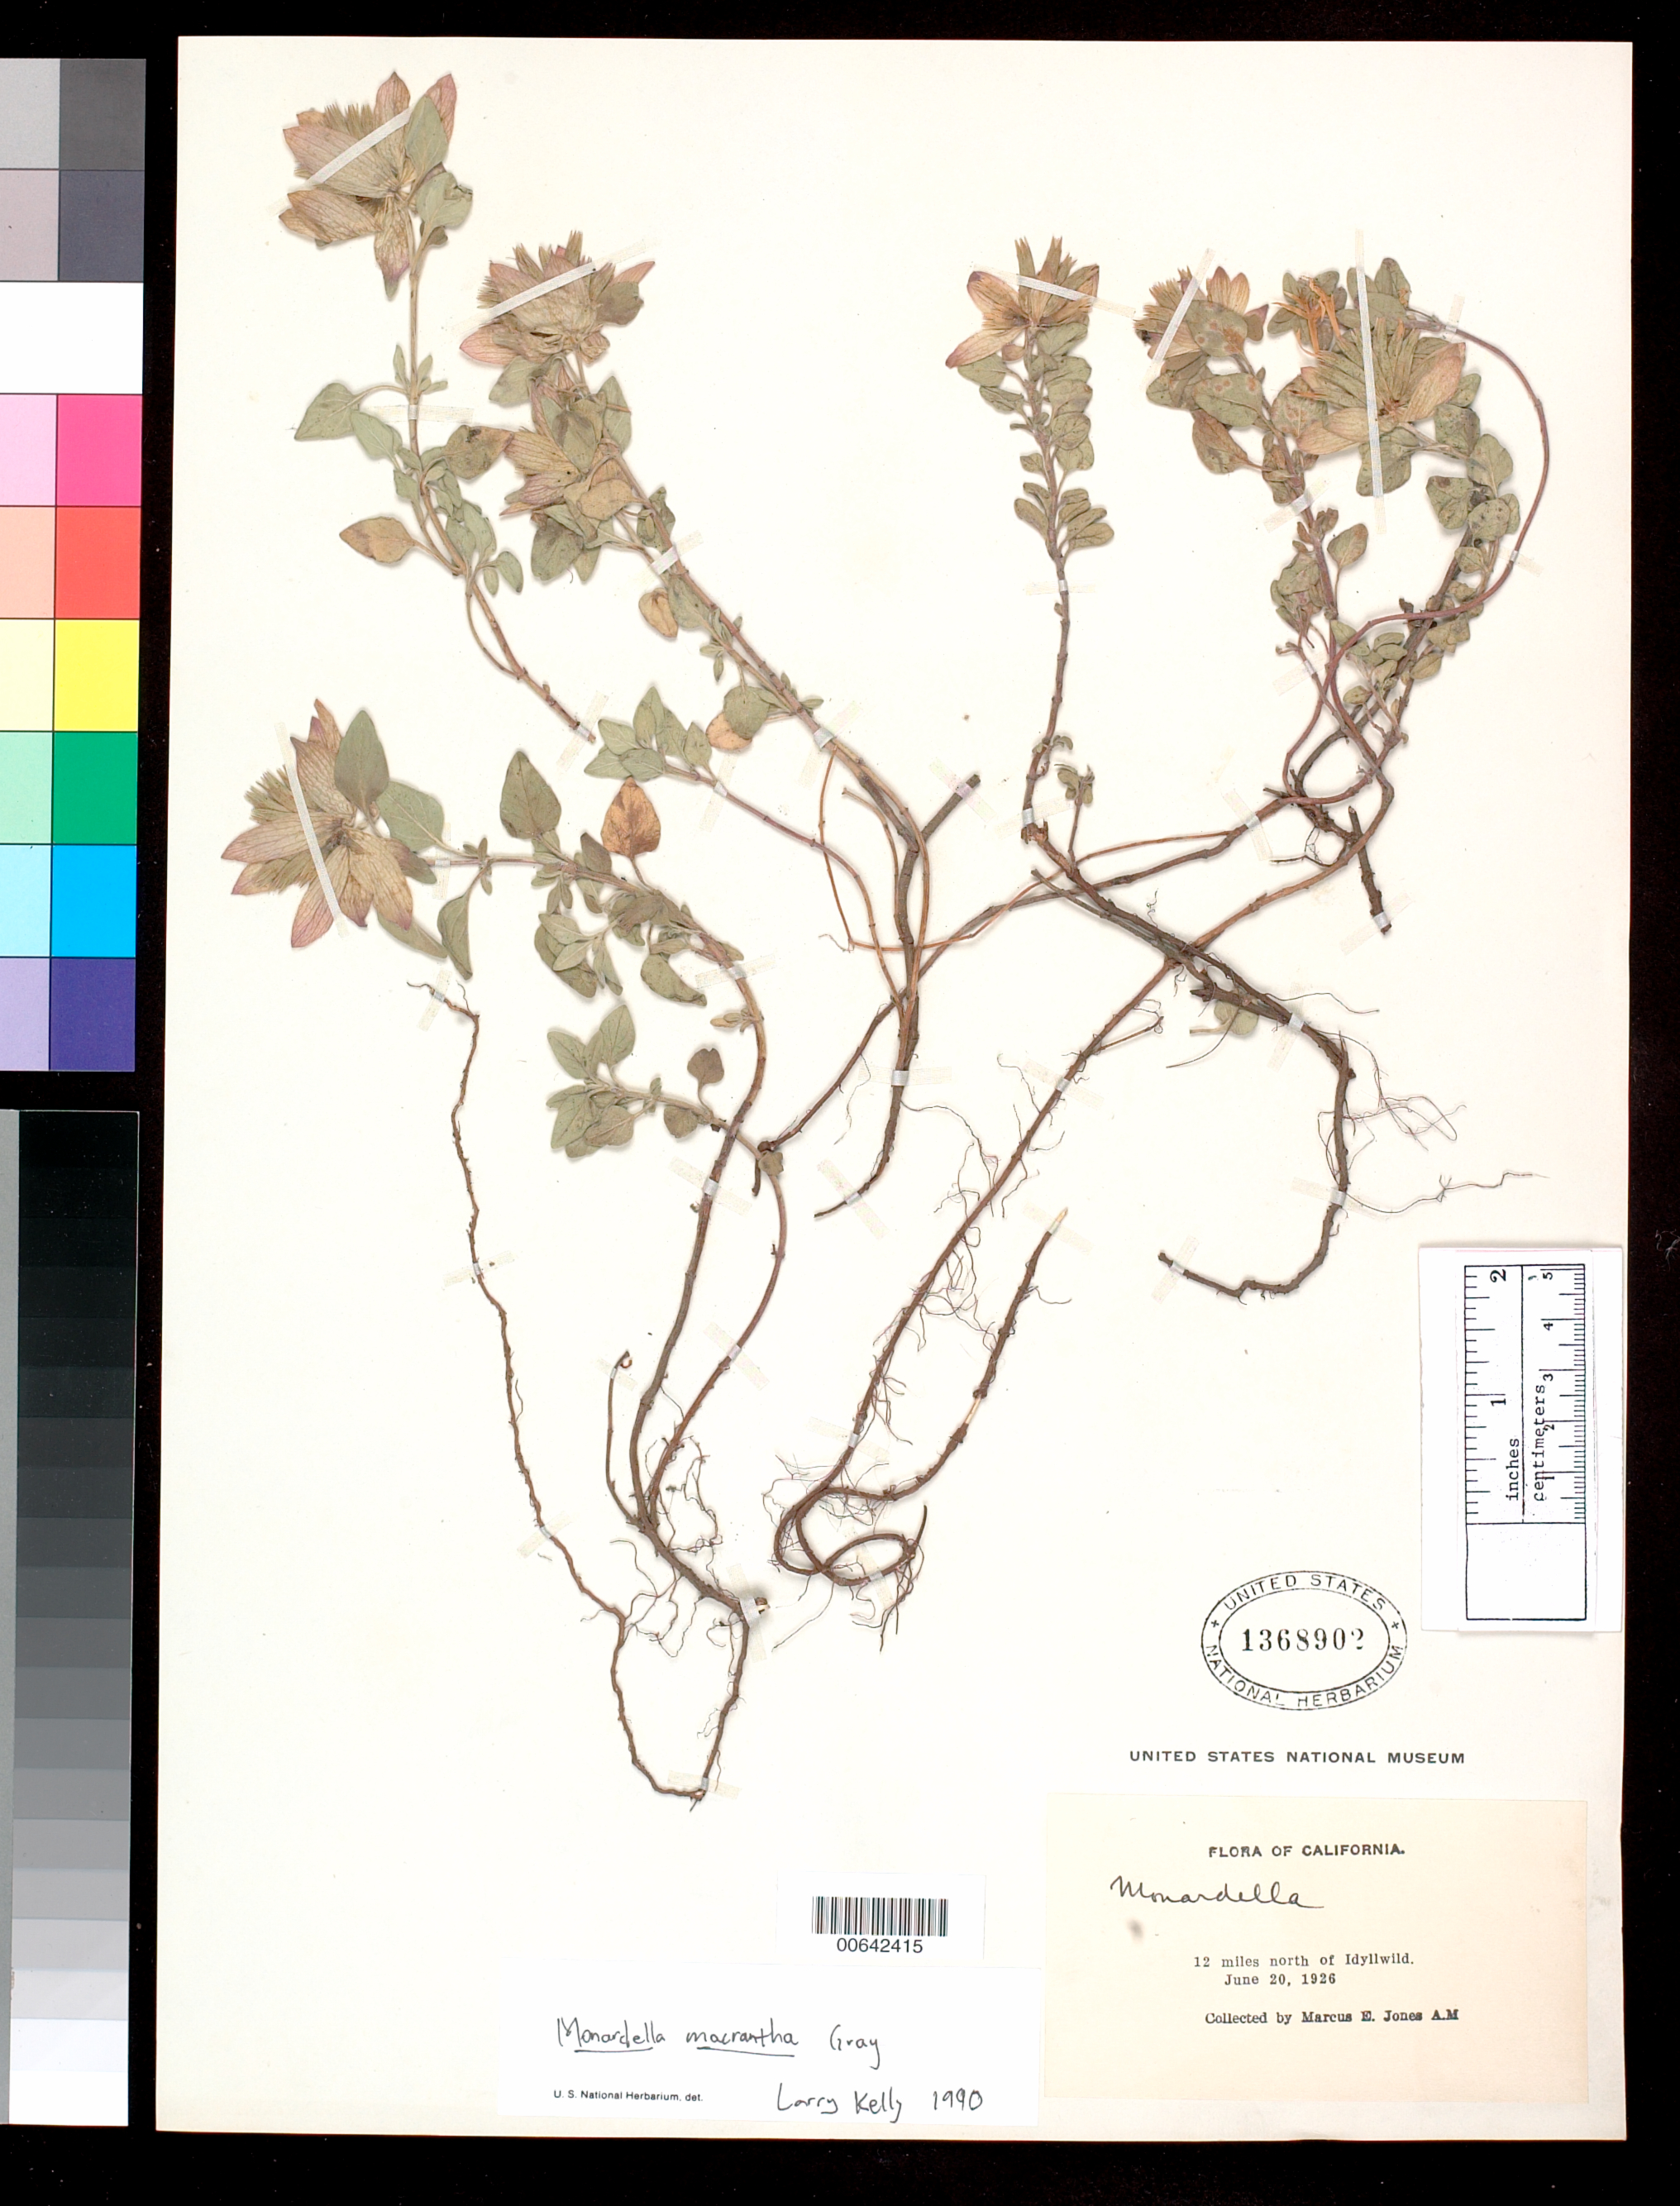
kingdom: Plantae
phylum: Tracheophyta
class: Magnoliopsida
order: Lamiales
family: Lamiaceae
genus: Monardella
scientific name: Monardella macrantha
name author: A. Gray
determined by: Kelly, L. M., (US), NMNH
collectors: M. E. Jones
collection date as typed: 20 Jun 1926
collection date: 1926-06-20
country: United States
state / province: California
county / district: Riverside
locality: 12 miles north of Idyllwild.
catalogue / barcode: US 1368902